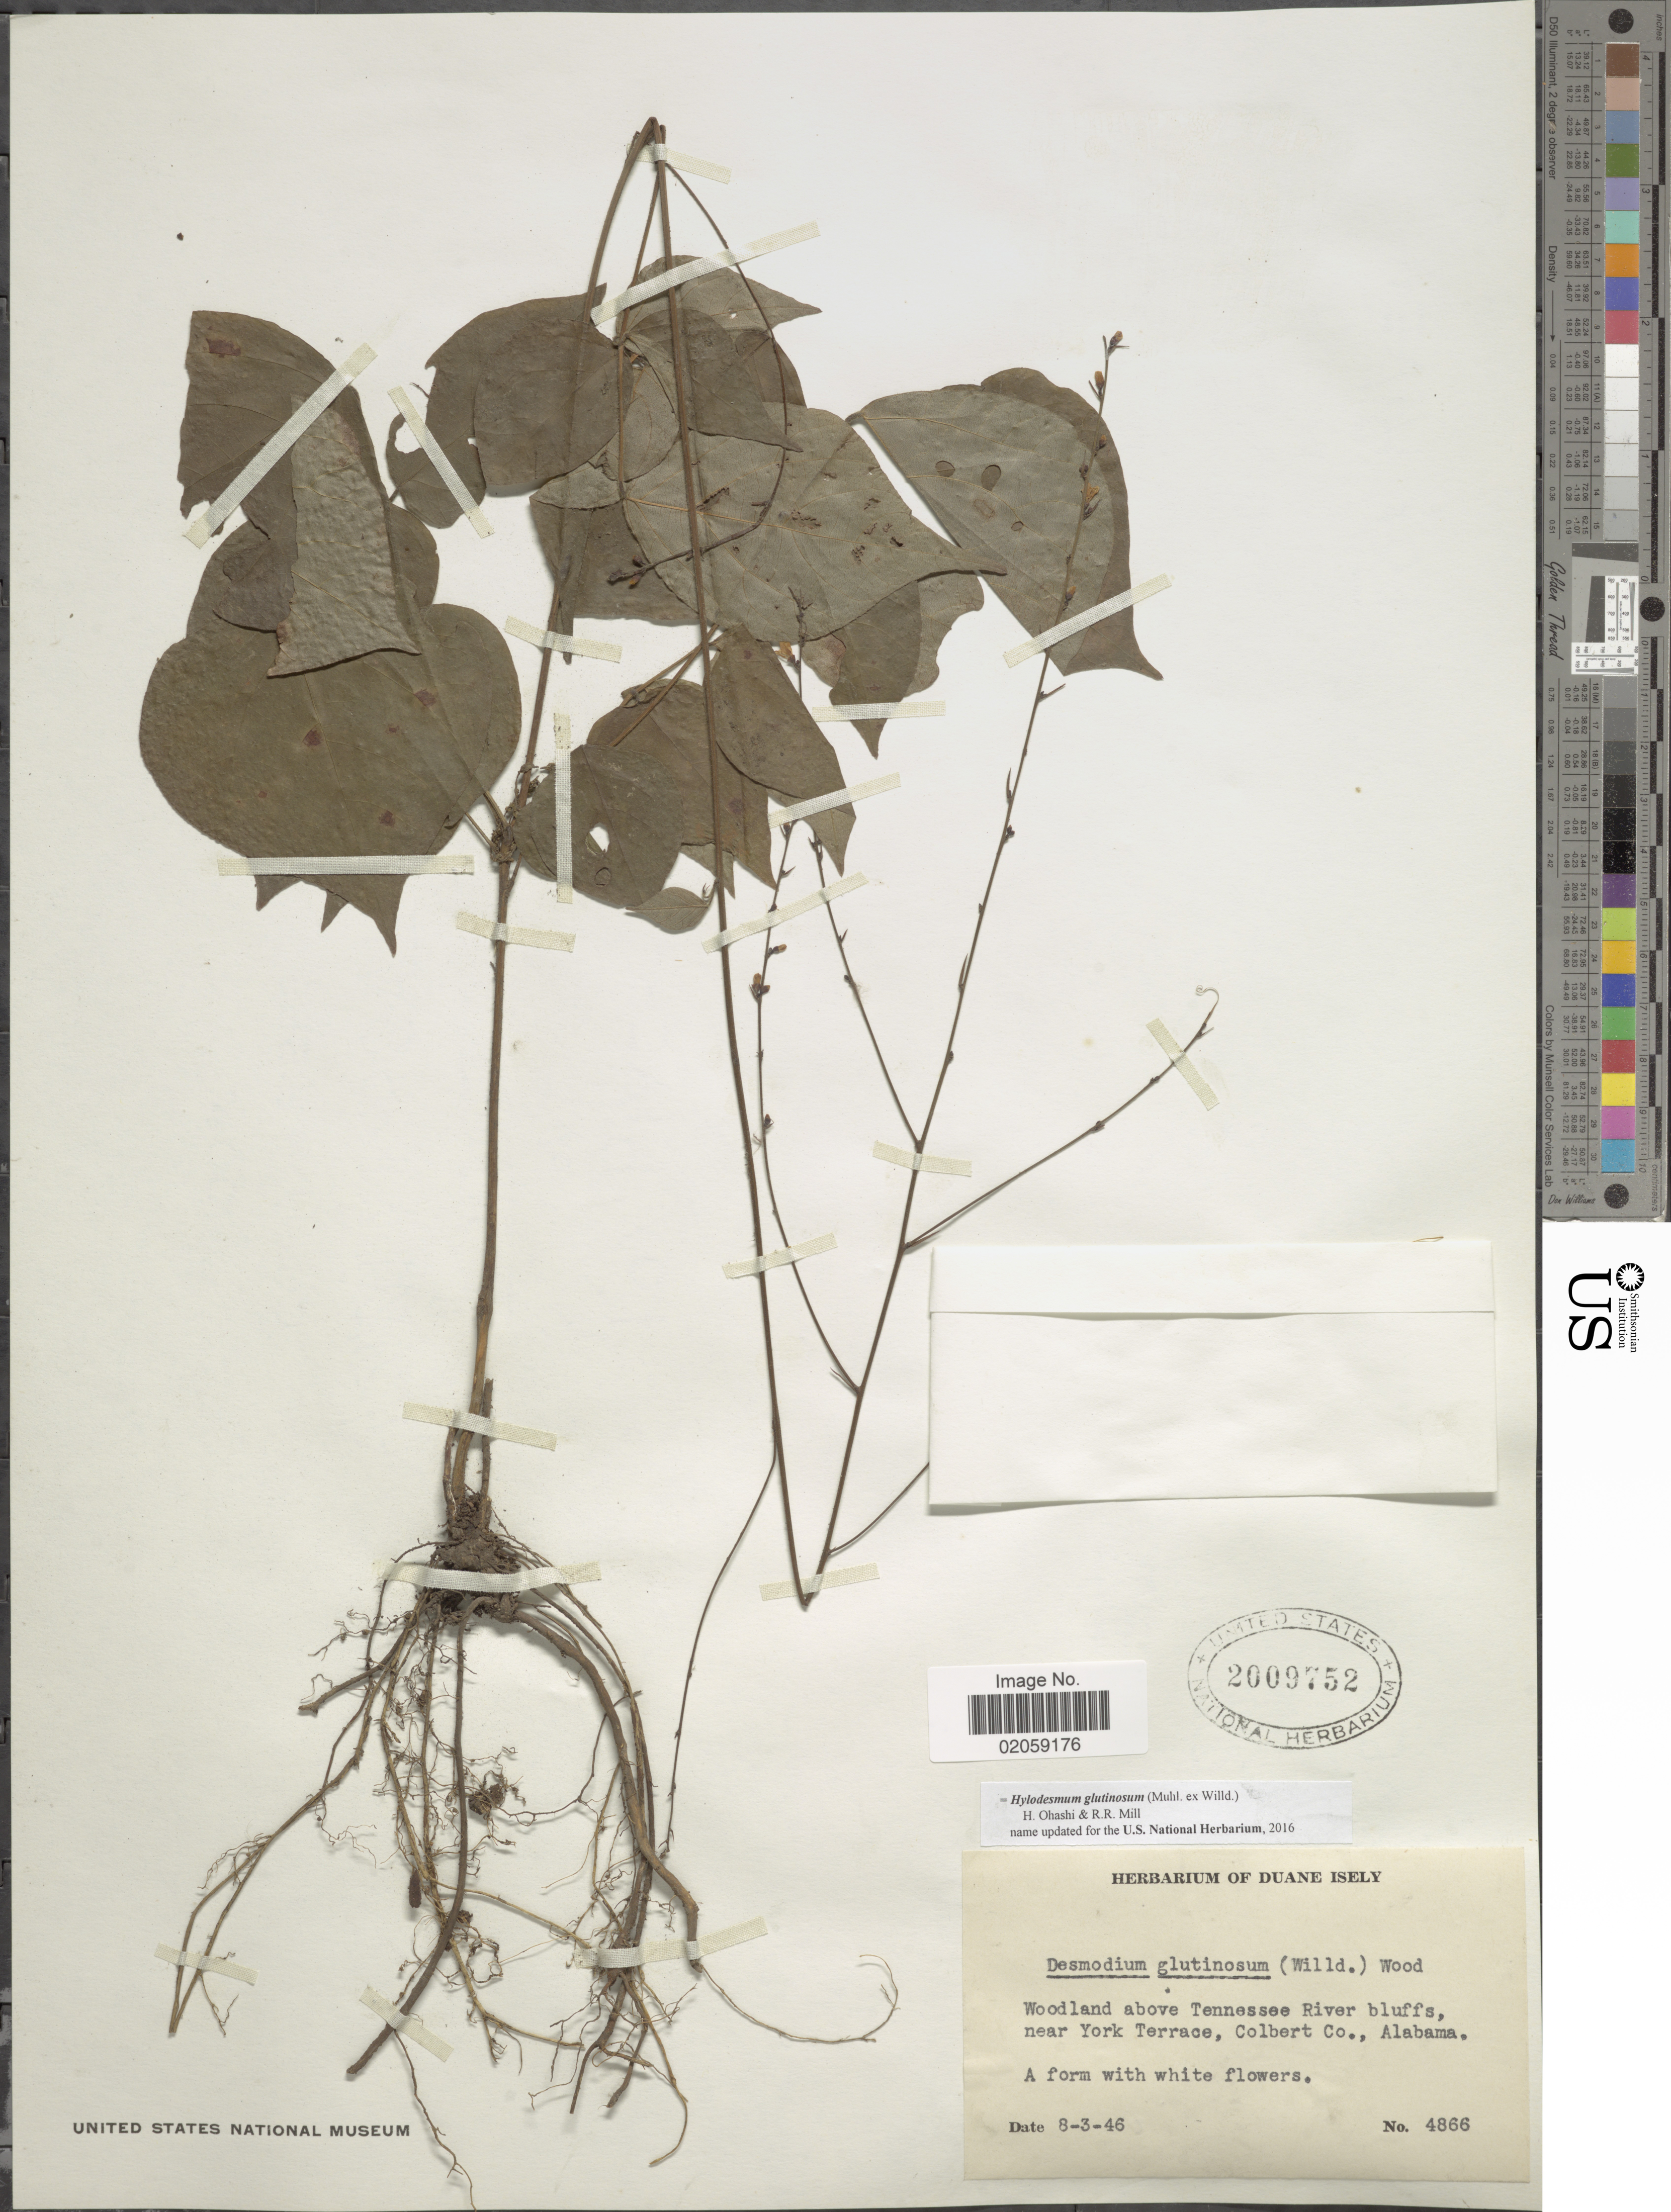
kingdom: Plantae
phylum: Tracheophyta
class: Magnoliopsida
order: Fabales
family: Fabaceae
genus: Hylodesmum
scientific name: Hylodesmum glutinosum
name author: (Muhl. ex Willd.) H. Ohashi & R.R. Mill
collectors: ex. herb. Duane Isely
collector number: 4866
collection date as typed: Transcribed d/m/y: 3/8/46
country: United States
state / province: Alabama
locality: Woodland above Tennessee River bluffs, near Yok Terrace, Colbert Co.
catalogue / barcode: US 2009752